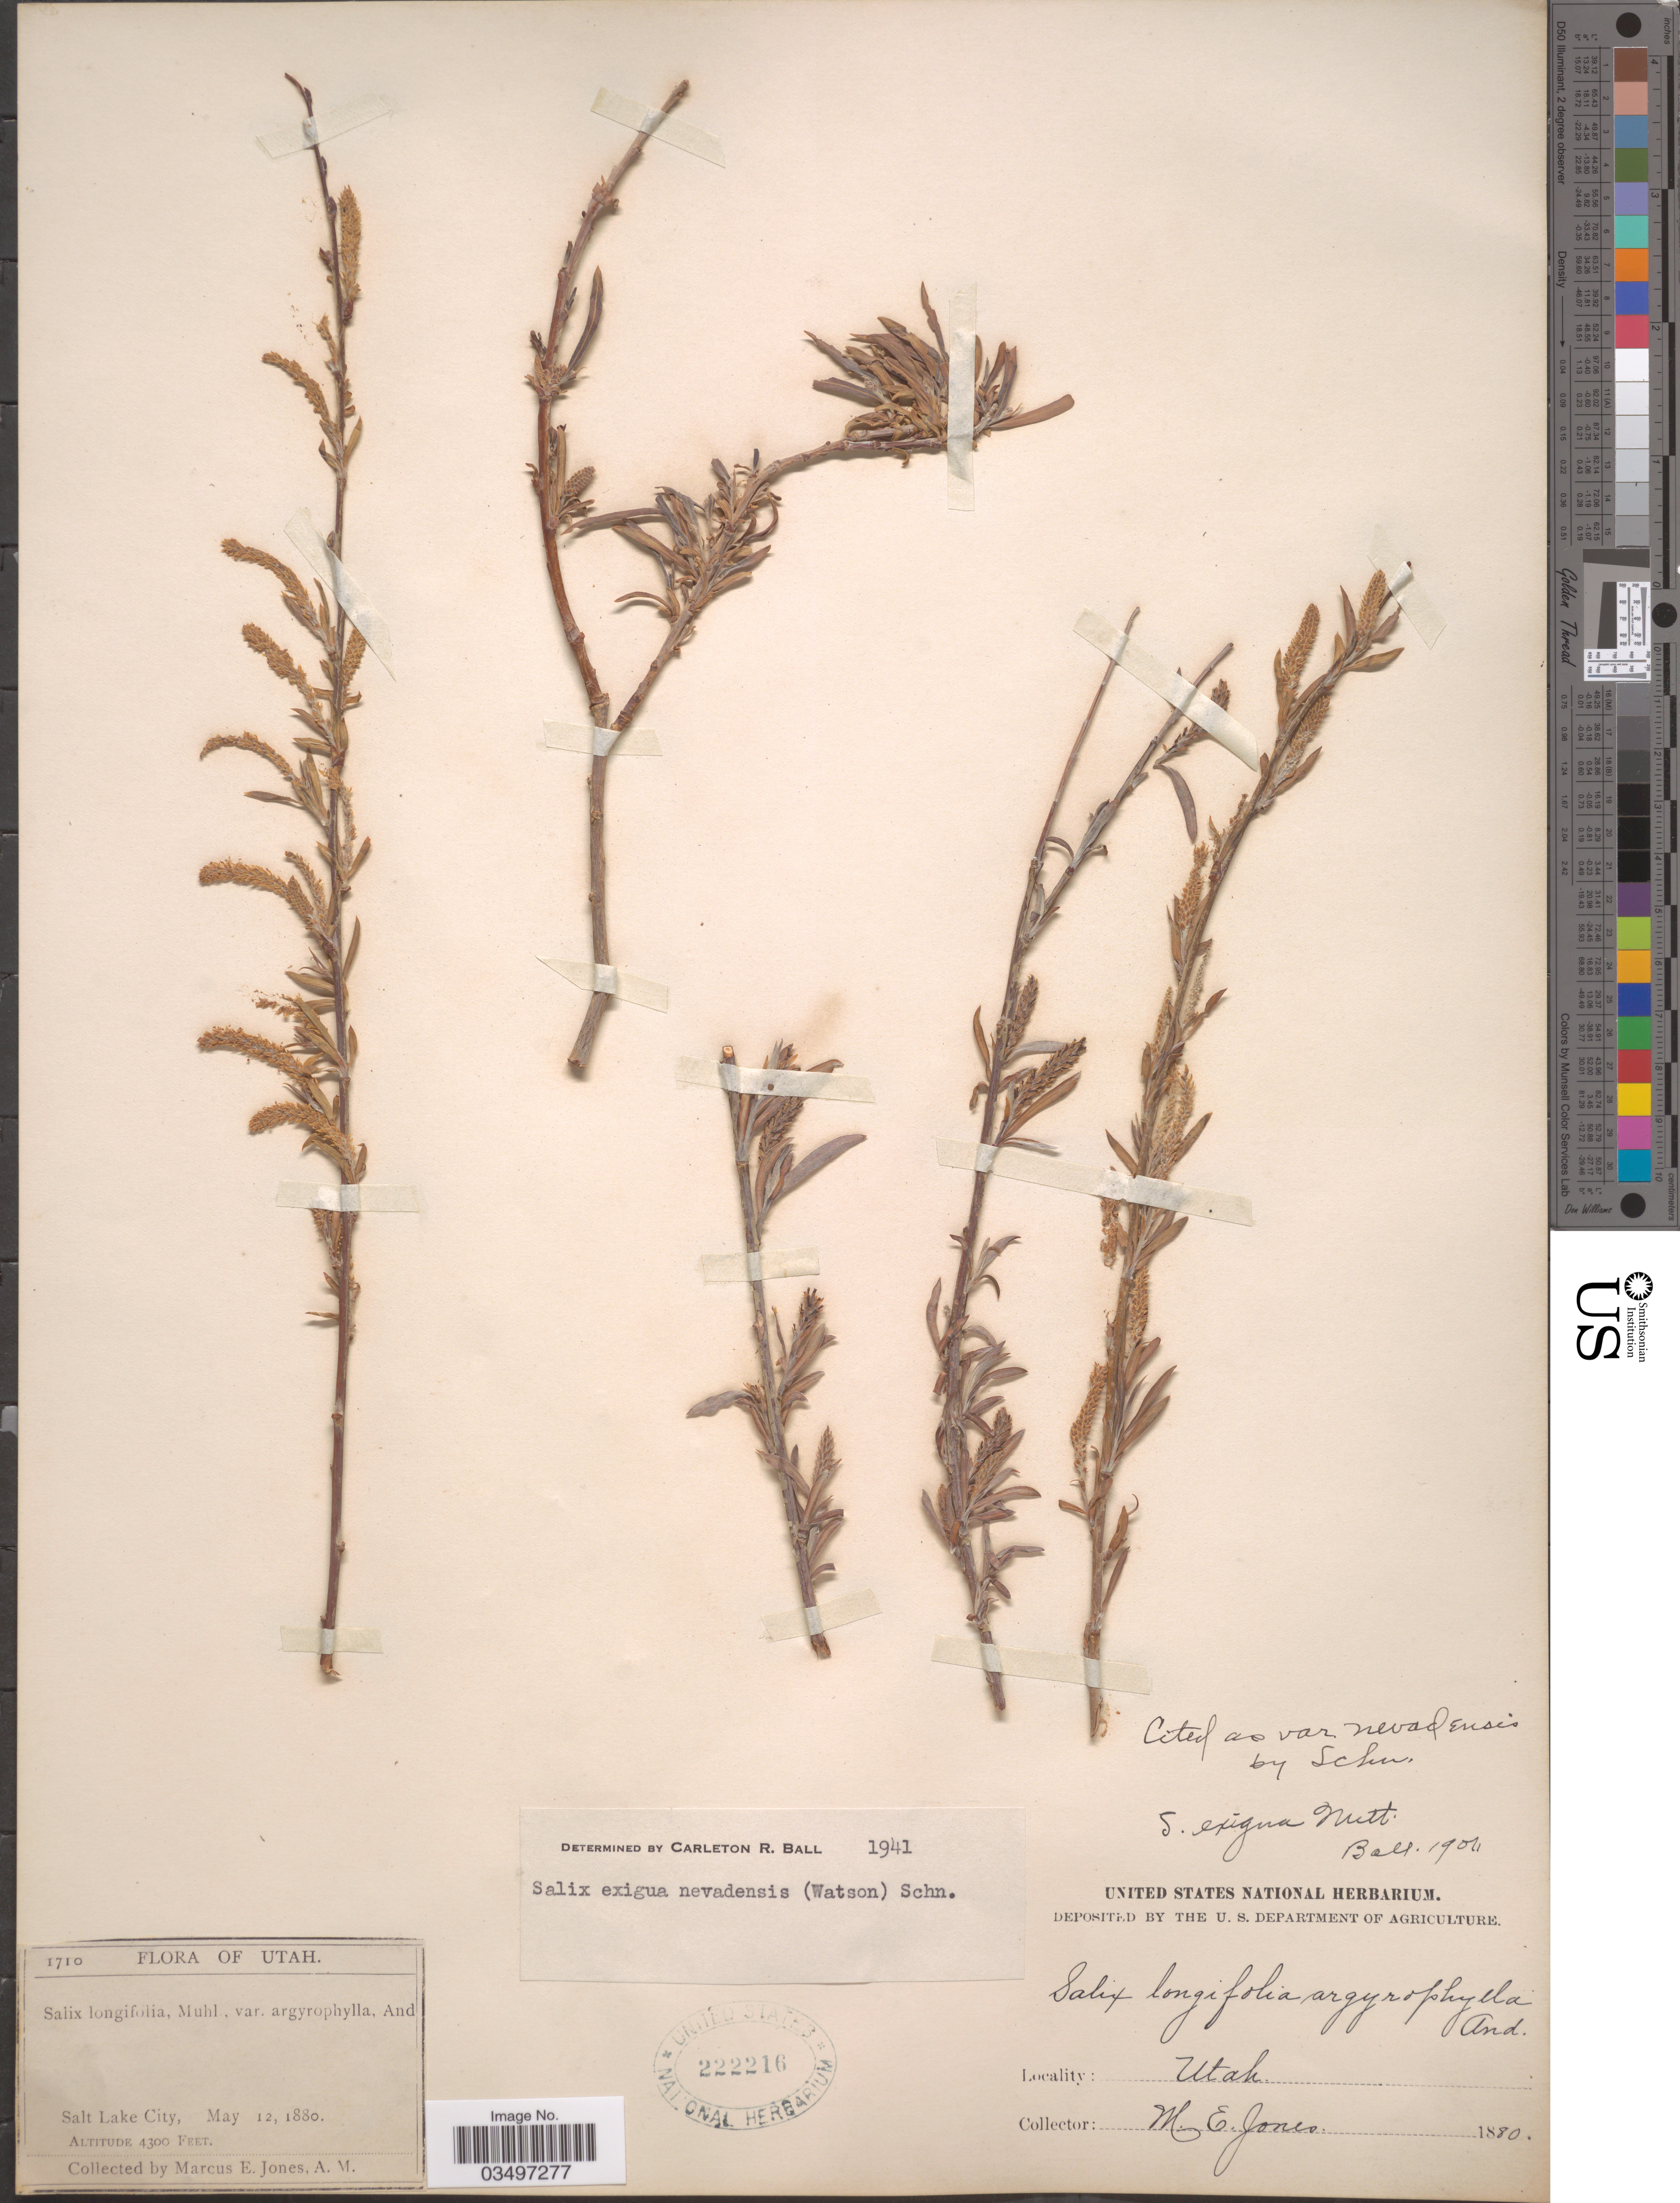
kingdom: Plantae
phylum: Tracheophyta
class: Magnoliopsida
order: Malpighiales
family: Salicaceae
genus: Salix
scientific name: Salix exigua var. nevadensis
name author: (S. Watson) C.K. Schneid.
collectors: M. E. Jones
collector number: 1710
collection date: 1880-05-12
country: United States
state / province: Utah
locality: Salt Lake City.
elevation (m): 1311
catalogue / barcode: US 222216